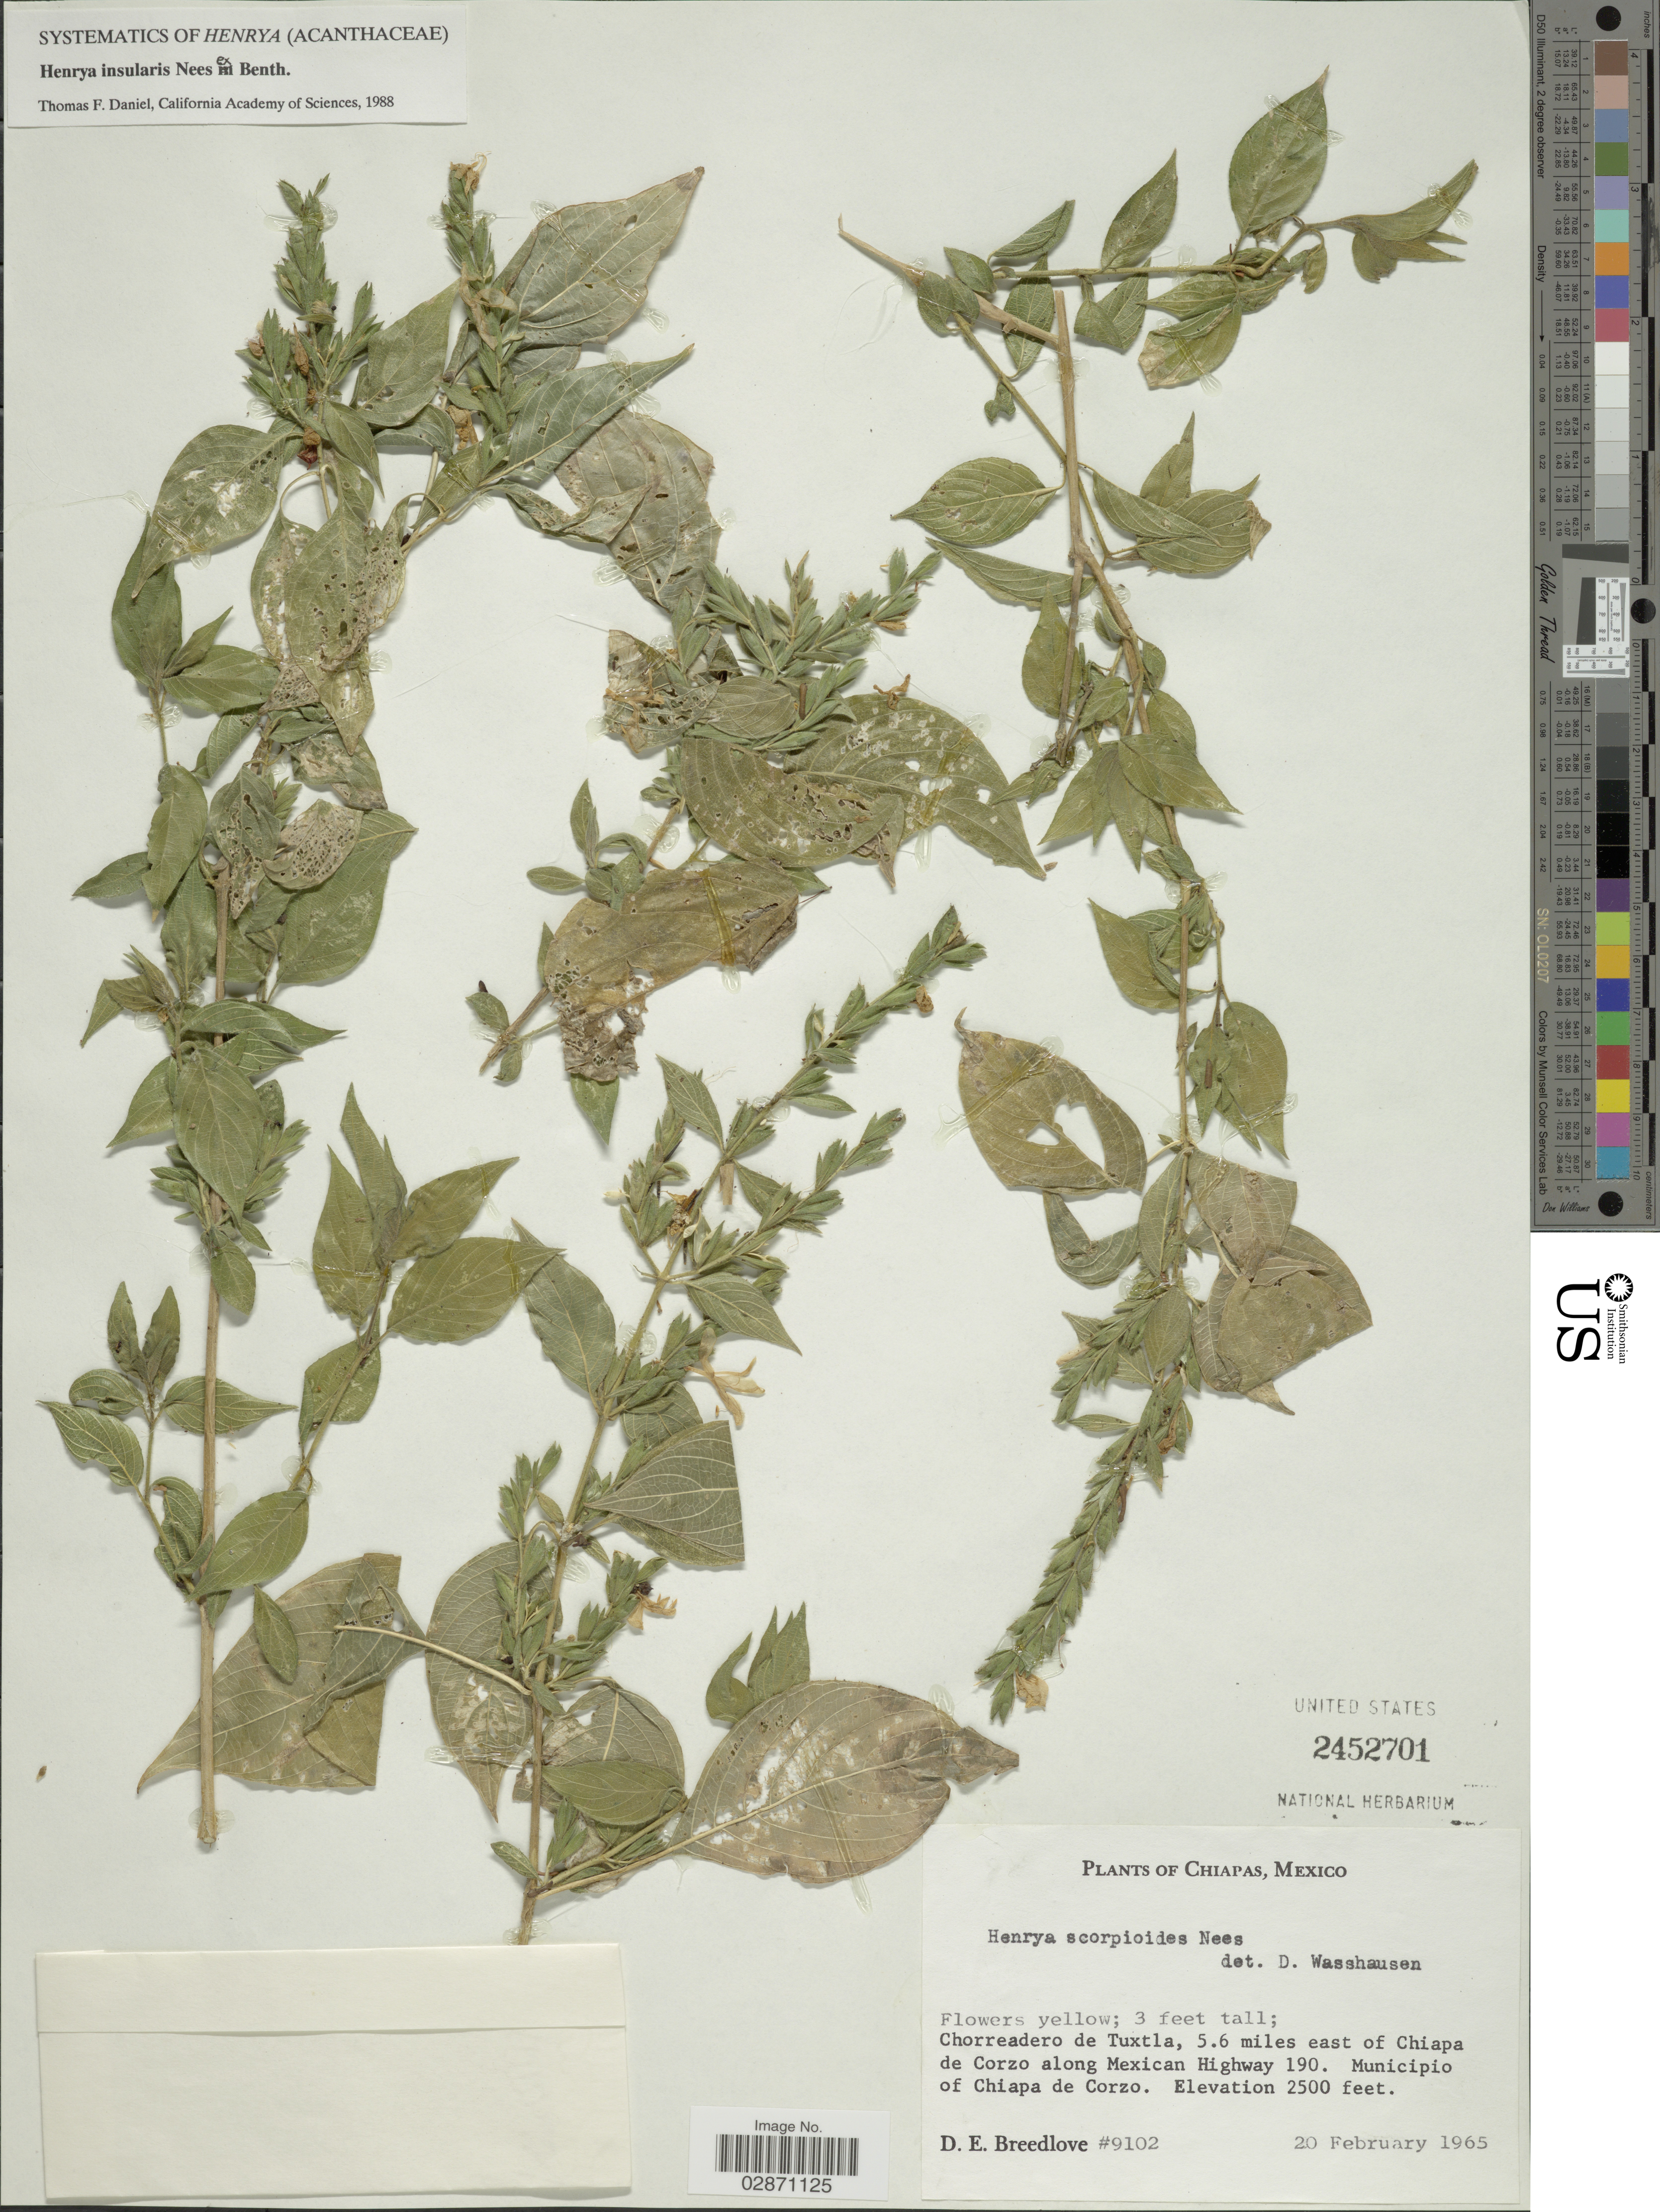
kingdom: Plantae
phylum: Tracheophyta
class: Magnoliopsida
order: Lamiales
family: Acanthaceae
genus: Henrya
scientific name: Henrya insularis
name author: Nees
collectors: D. E. Breedlove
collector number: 9102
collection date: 1965-02-20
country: Mexico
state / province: Chiapas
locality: Chorreadero de Tuxtla, 5.6 miles east of Chiapa de Corzo along Mexican Highway 190. Municipio of Chiapa de Corzo.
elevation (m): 762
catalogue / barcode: US 2452701